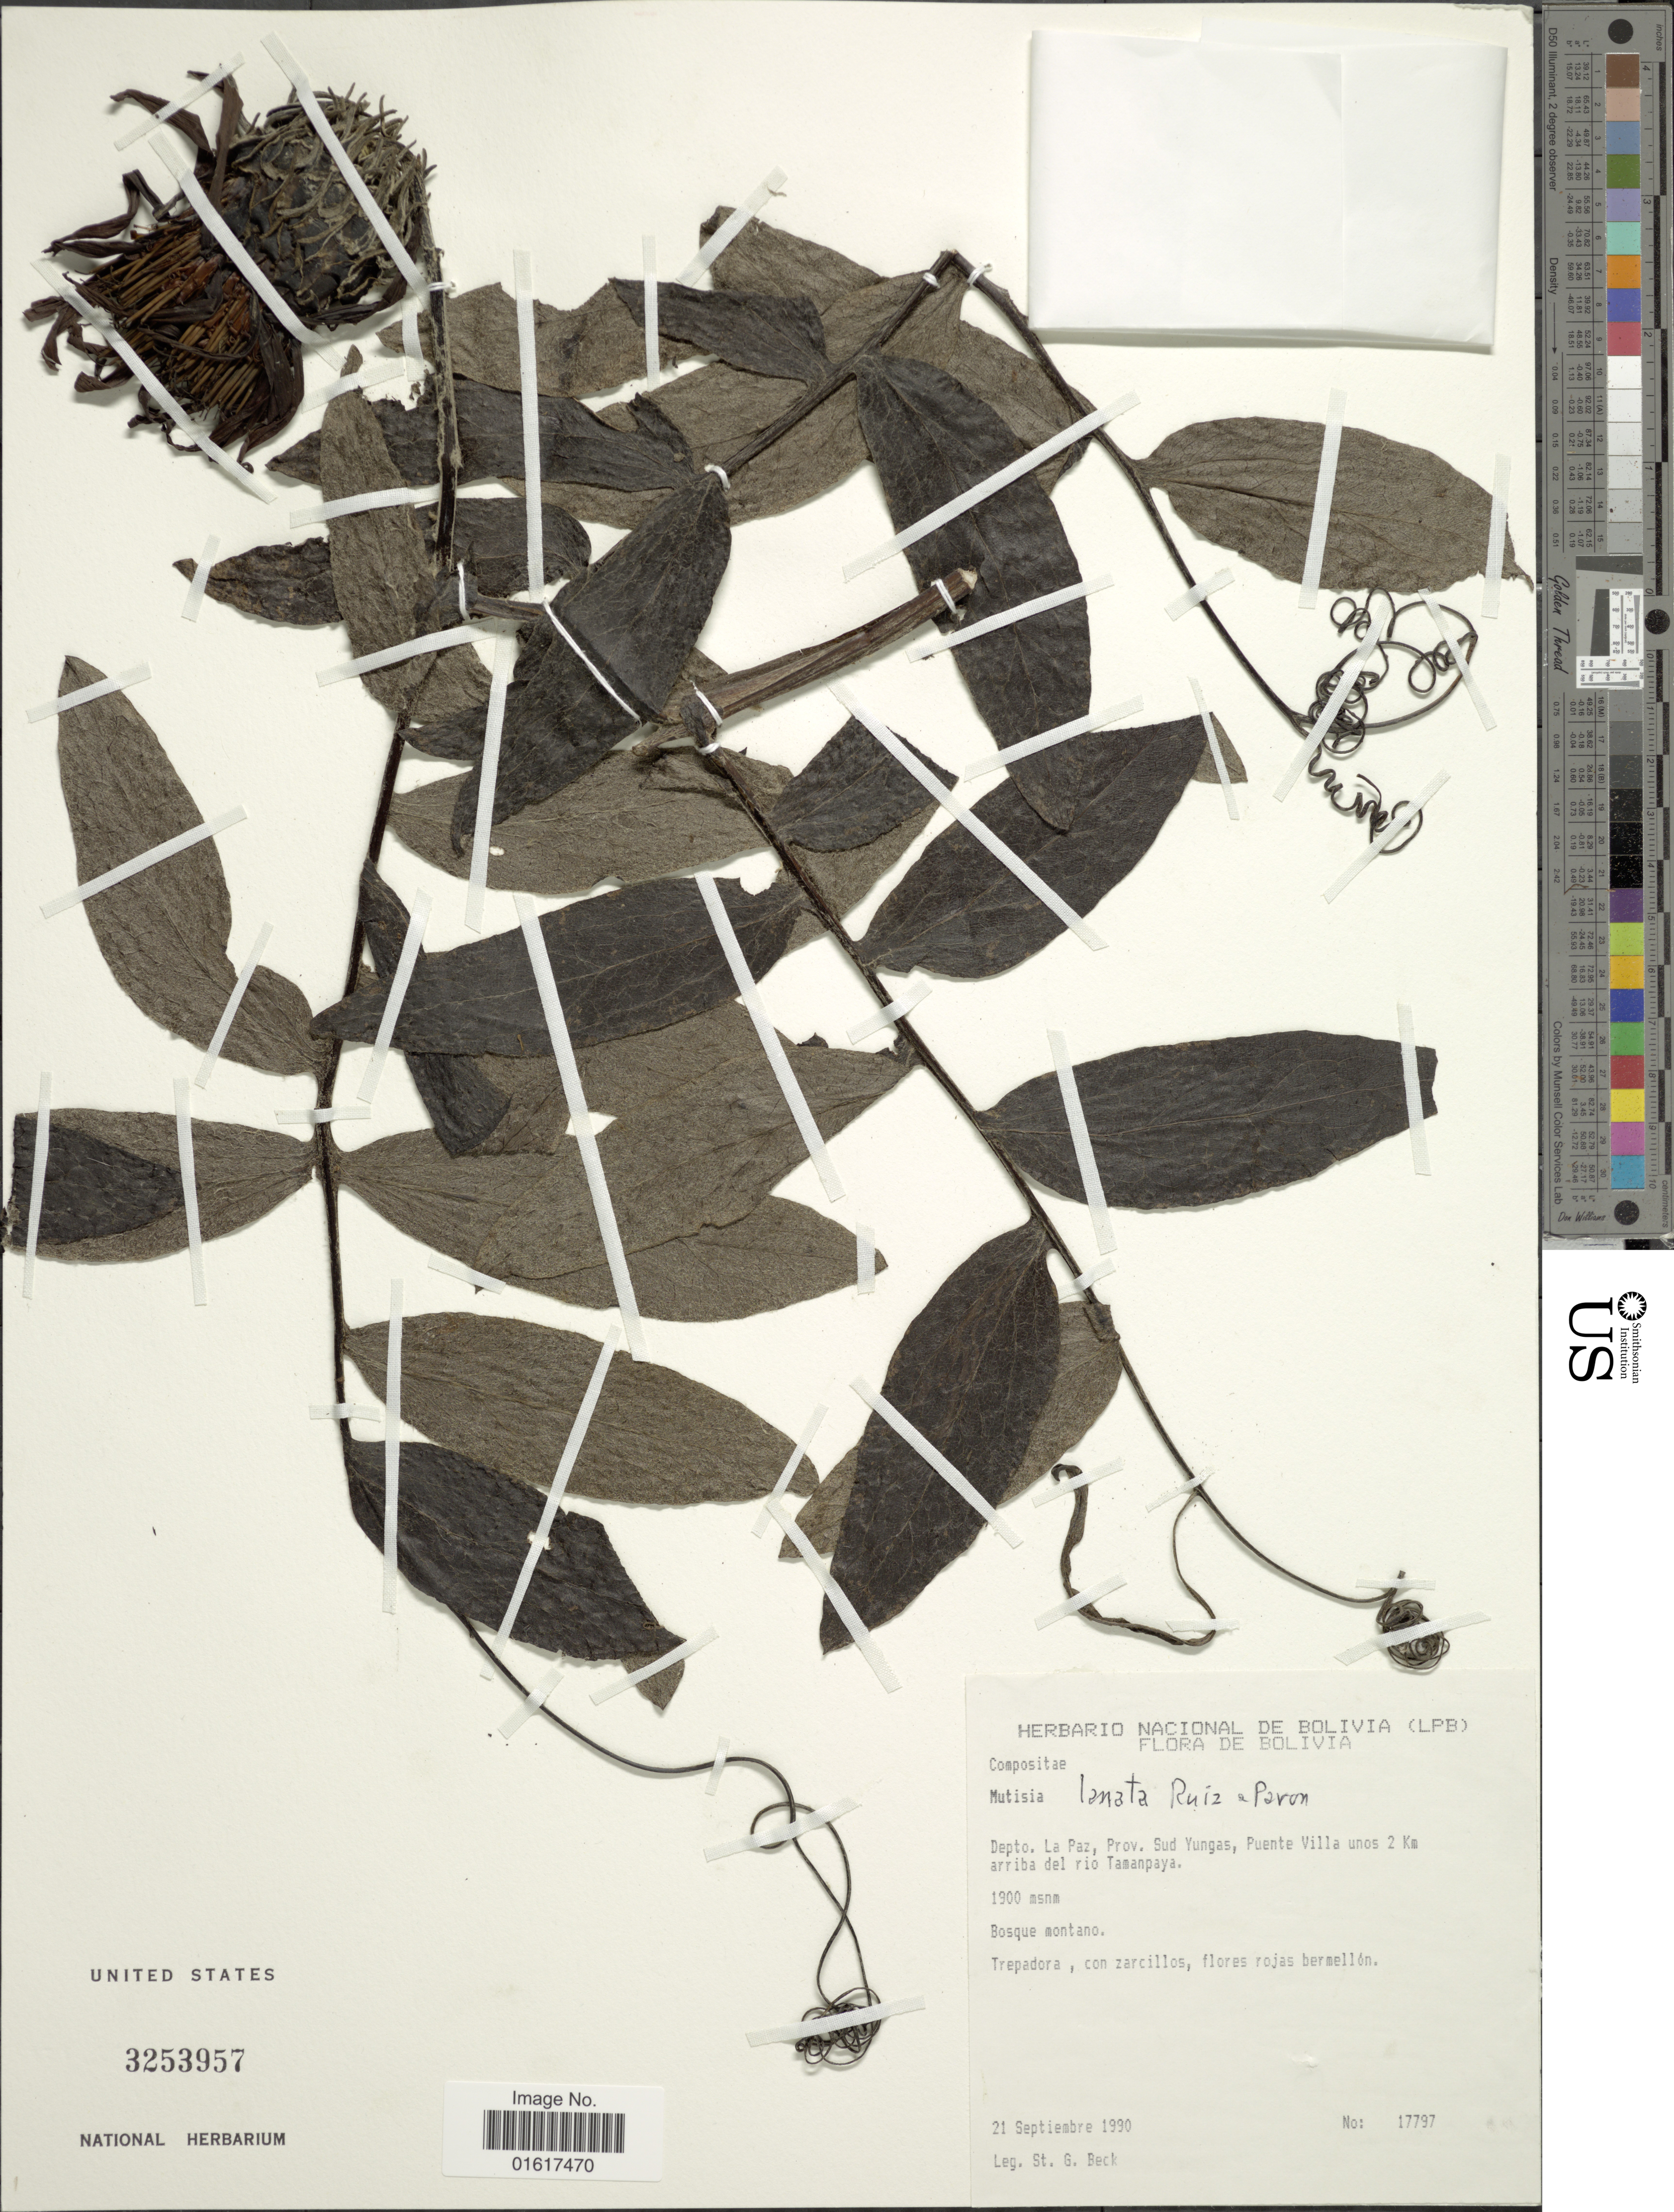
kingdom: Plantae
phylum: Tracheophyta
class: Magnoliopsida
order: Asterales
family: Asteraceae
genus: Mutisia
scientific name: Mutisia lanata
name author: Ruiz & Pav.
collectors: S. G. Beck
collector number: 17797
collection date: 1990-09-21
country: Bolivia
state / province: La Paz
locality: Prov. Sud Yungas, Puente Villa unos 2 Km arriba del rio Tamanpaya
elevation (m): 1900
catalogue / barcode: US 3253957